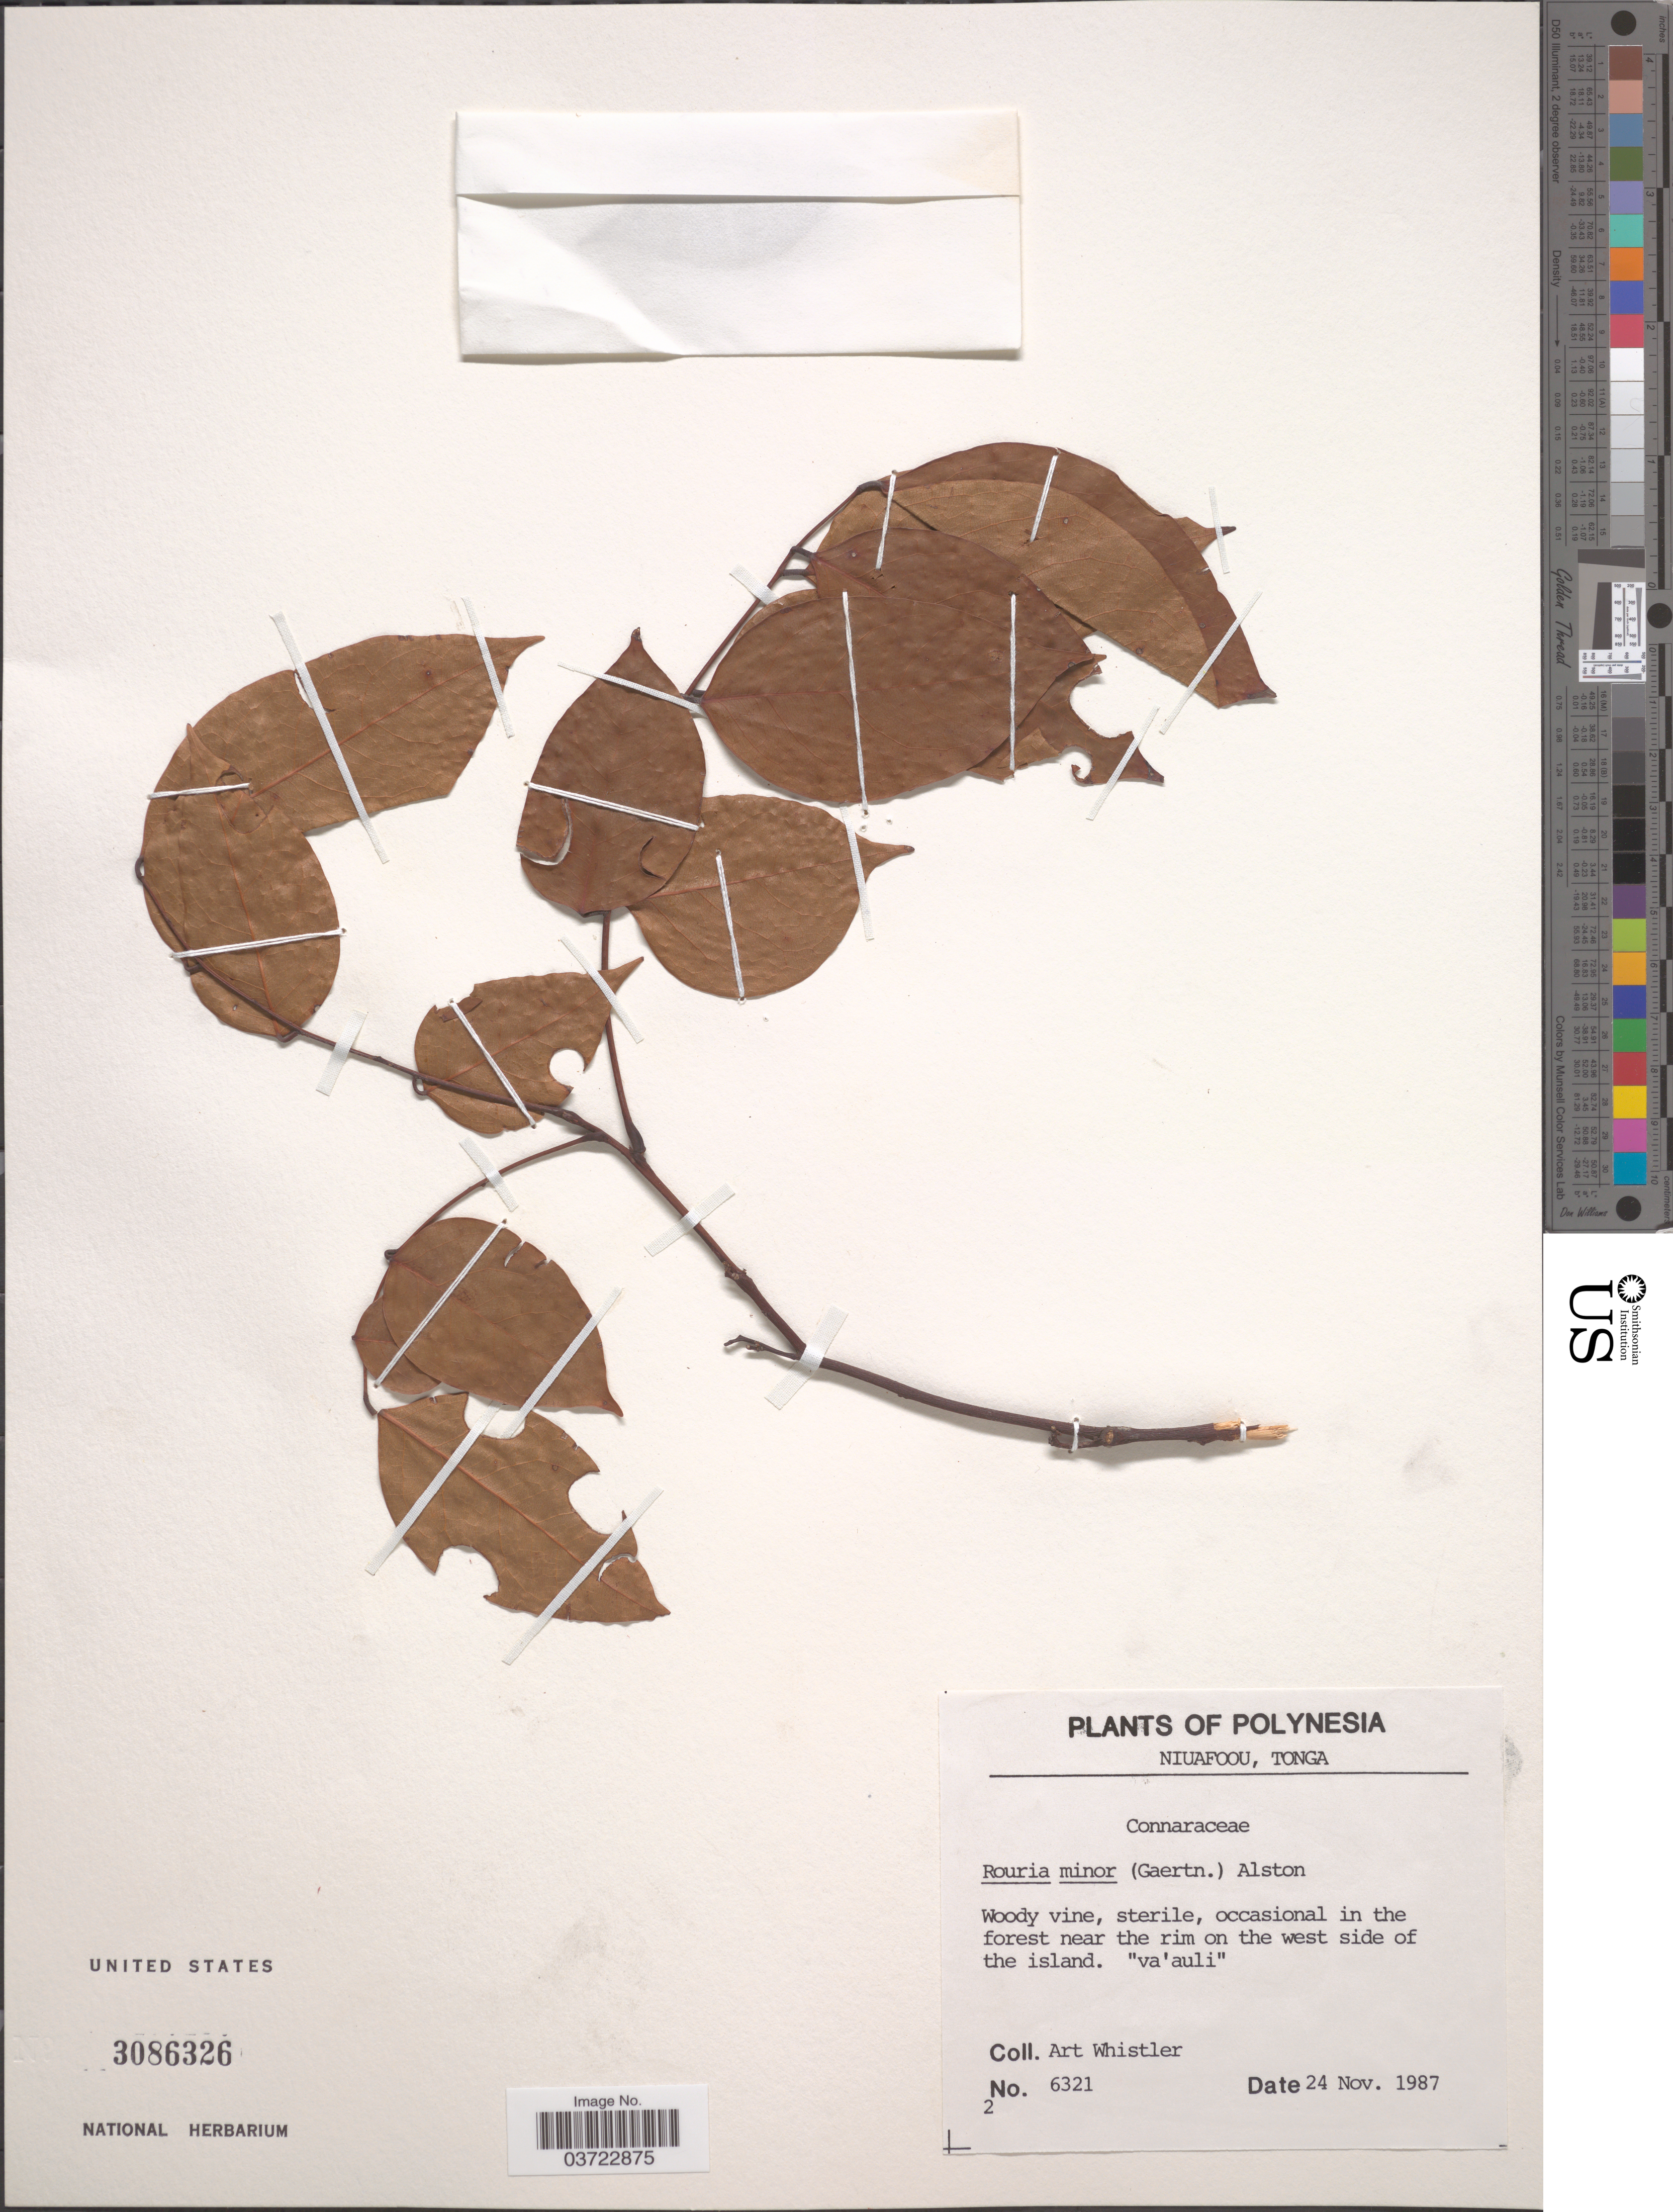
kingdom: Plantae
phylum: Tracheophyta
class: Magnoliopsida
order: Oxalidales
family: Connaraceae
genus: Rourea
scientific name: Rourea minor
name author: (Gaertn.) Leenh.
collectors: A. Whistler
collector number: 6321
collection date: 1987-11-24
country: Tonga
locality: Polynesia. Niuafoou. Near the rim on the west side of the island. "va'auli".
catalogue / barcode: US 3086326